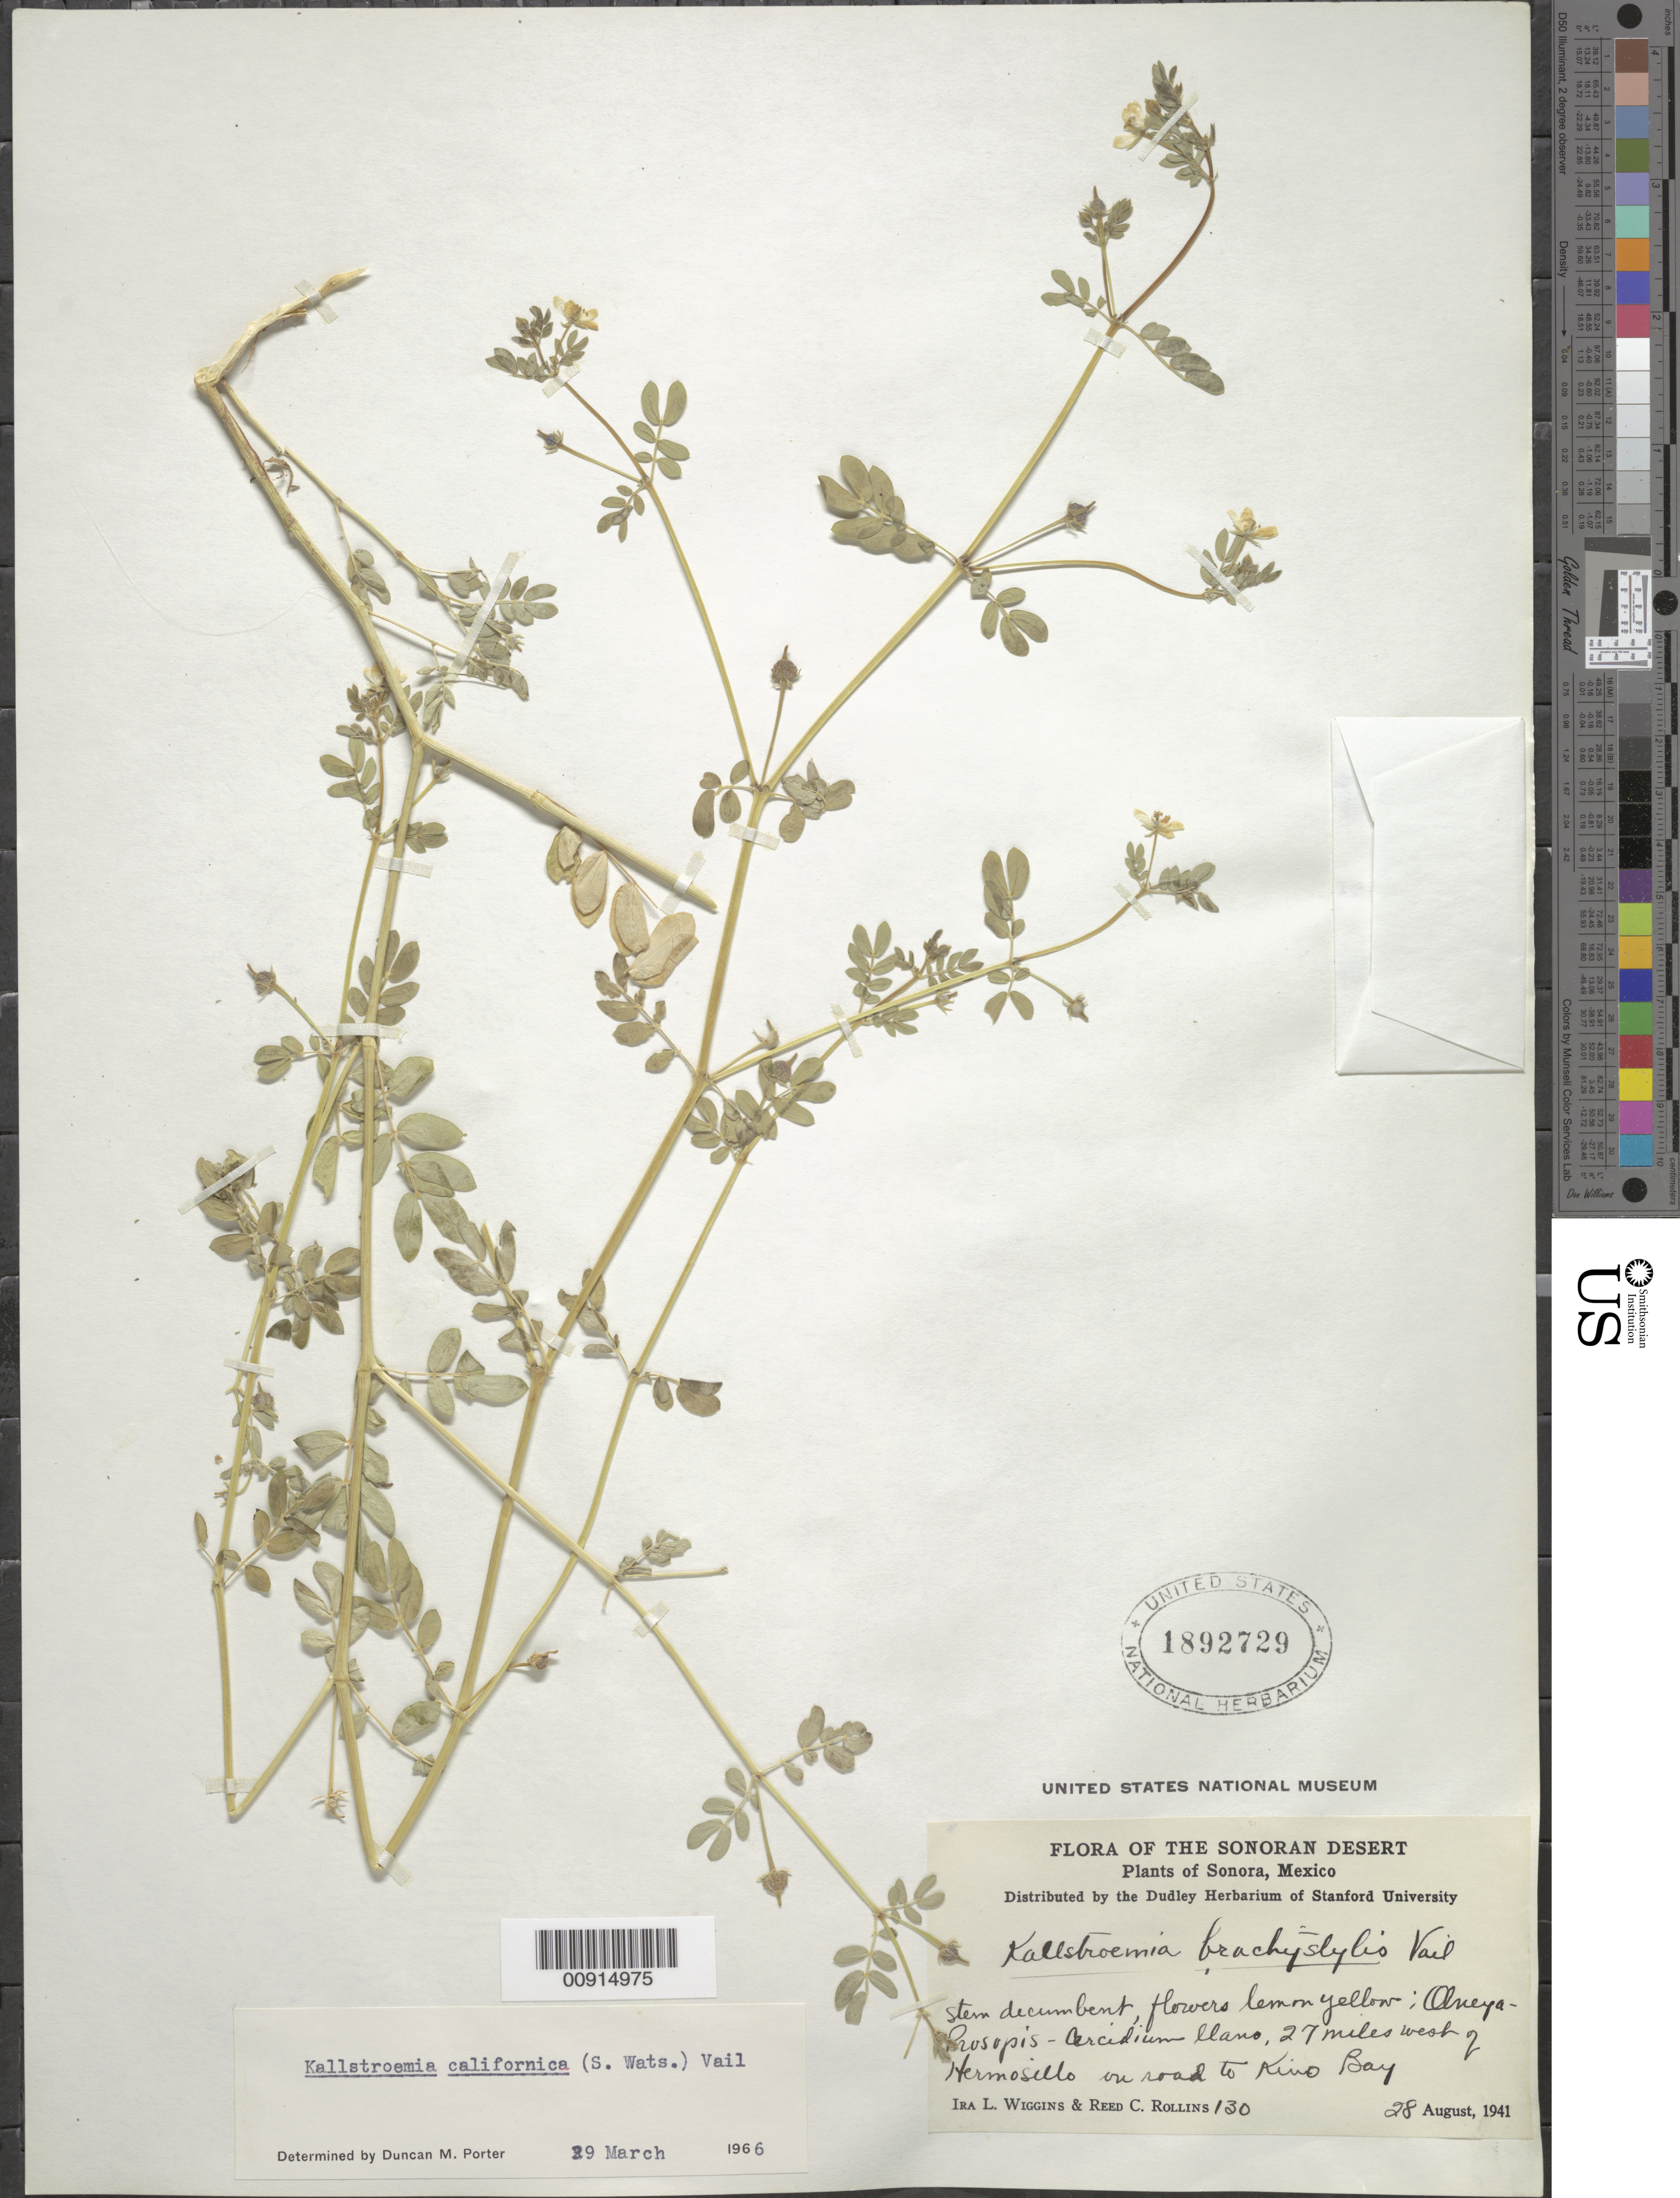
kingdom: Plantae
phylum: Tracheophyta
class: Magnoliopsida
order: Zygophyllales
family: Zygophyllaceae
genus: Kallstroemia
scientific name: Kallstroemia californica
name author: (S. Watson) Vail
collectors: I. L. Wiggins & R. C. Rollins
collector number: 130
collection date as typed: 28 Aug 1941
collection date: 1941-08-28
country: Mexico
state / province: Sonora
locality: Sonora: 27 miles west of Hermosillo on road to Kino Bay.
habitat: Olneya-Prosopis-Cercidium llano.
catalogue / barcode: US 1892729